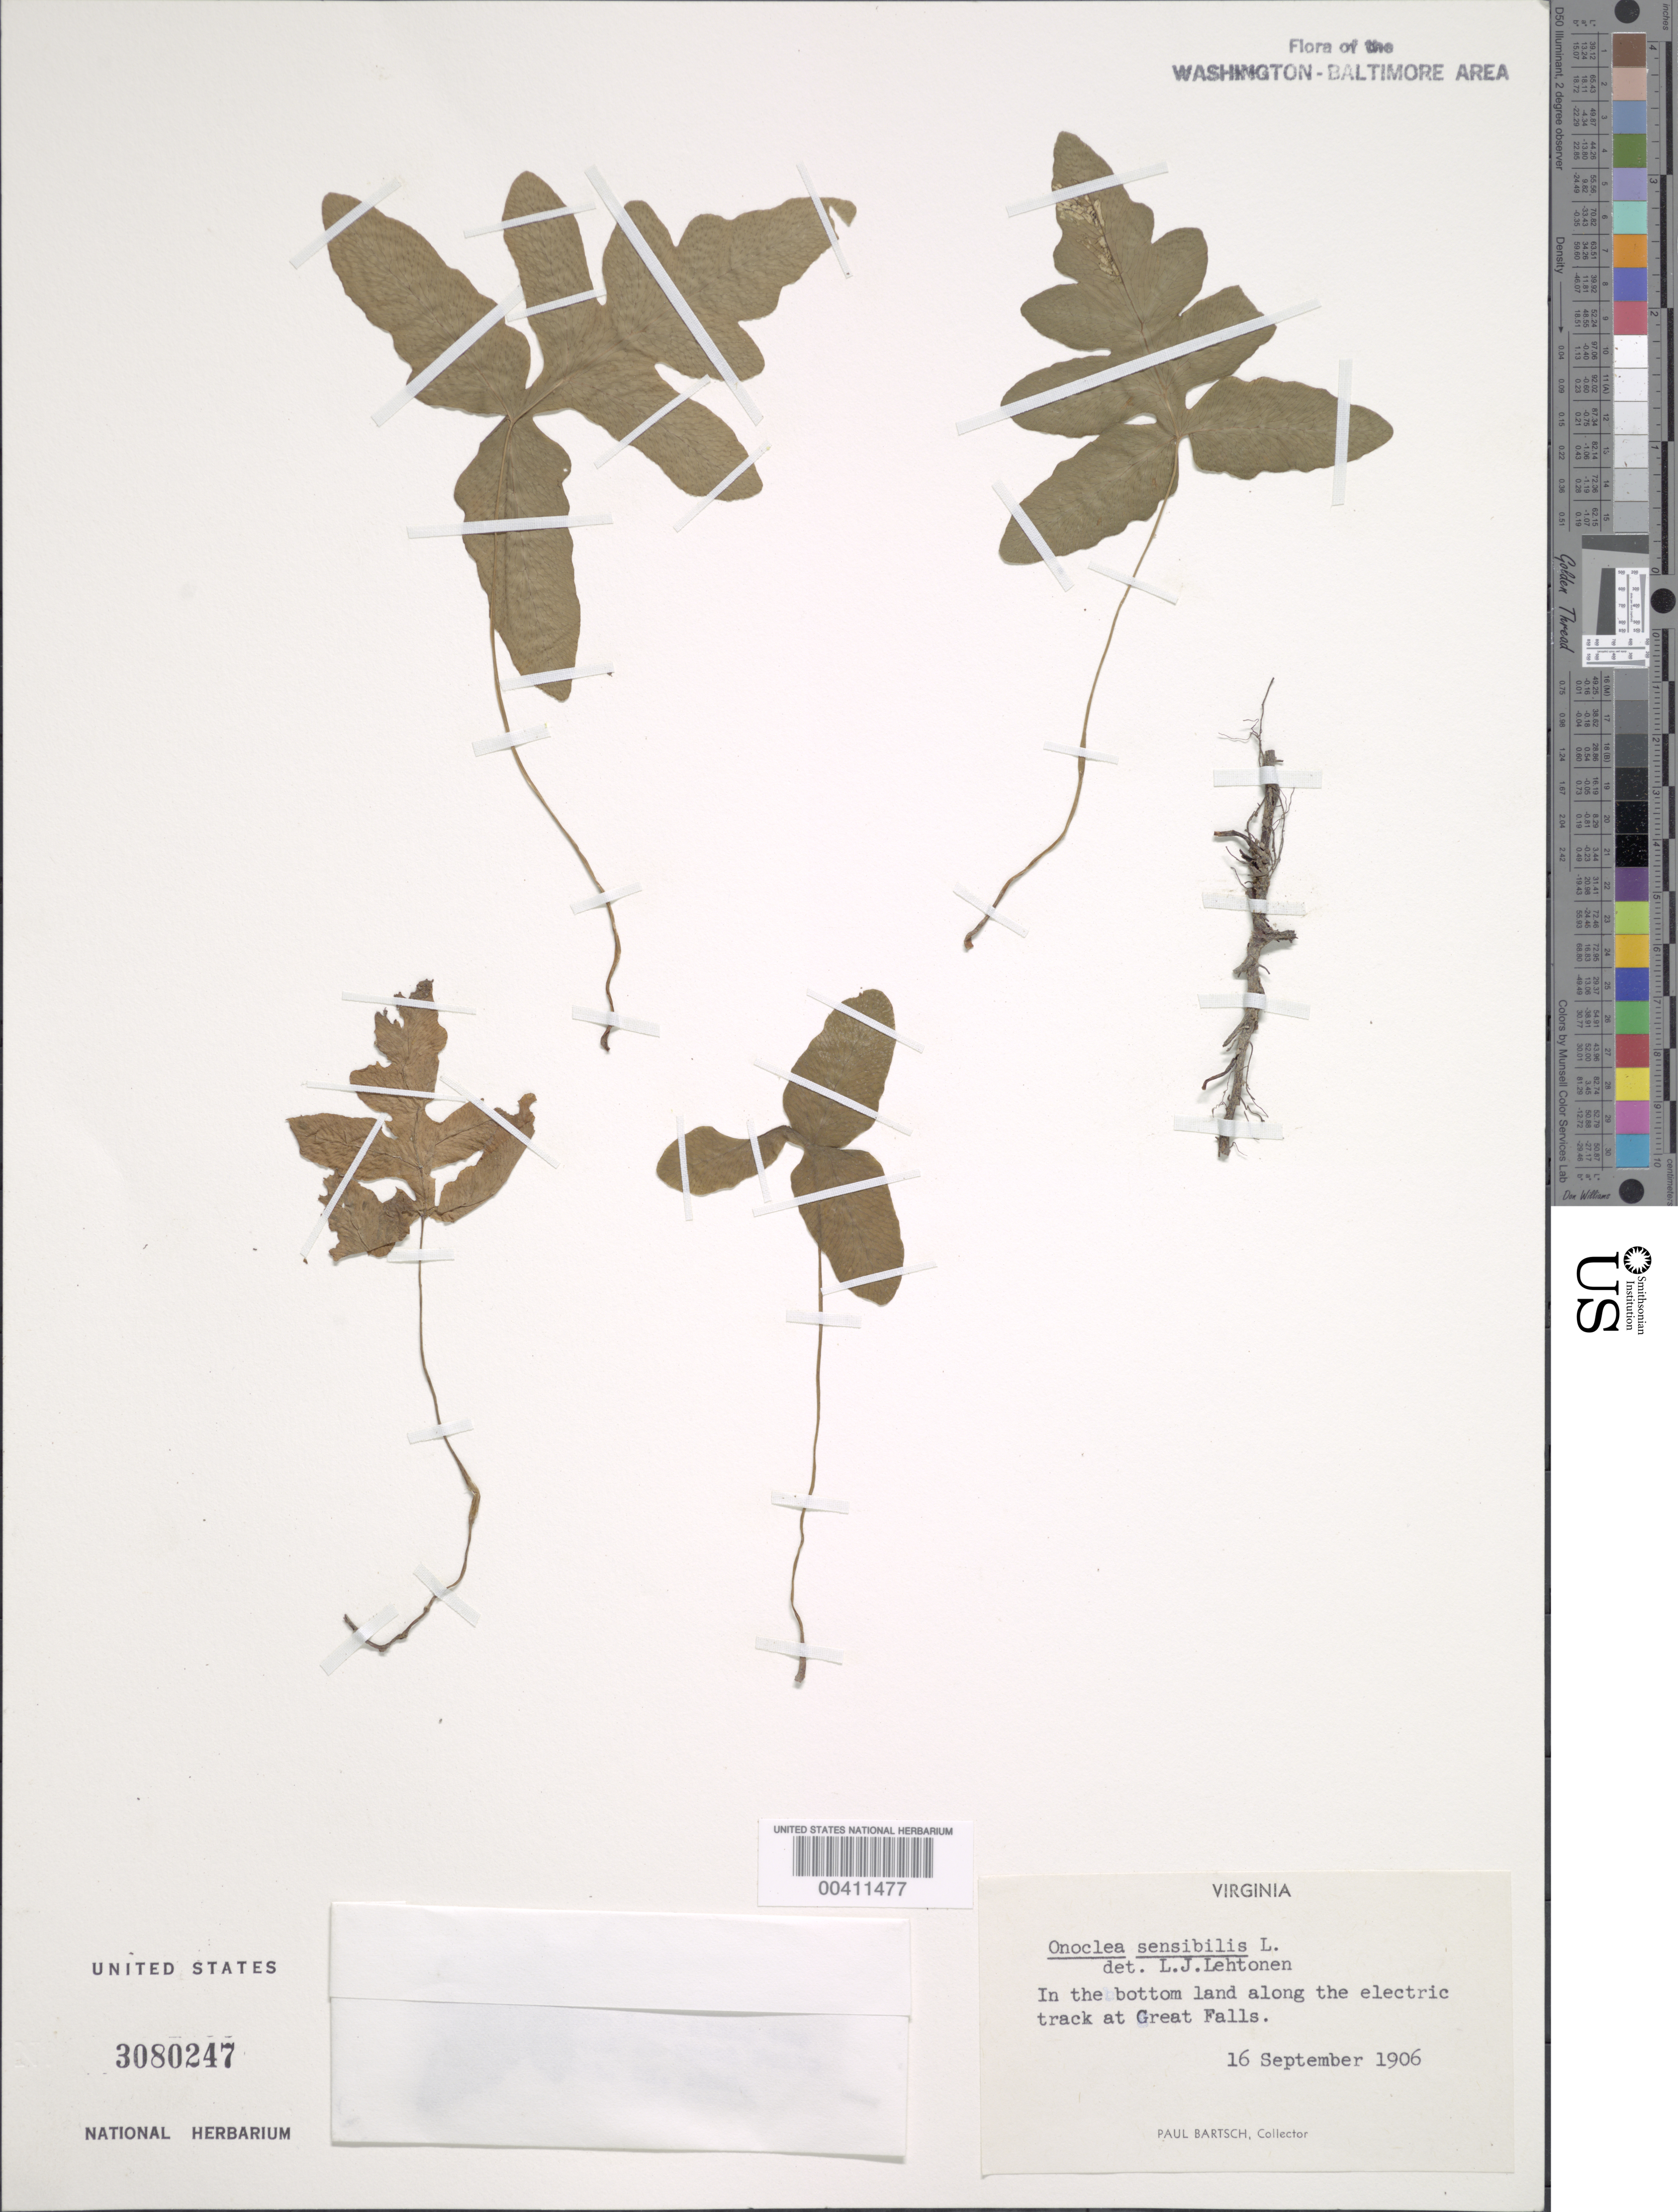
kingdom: Plantae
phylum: Tracheophyta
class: Polypodiopsida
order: Polypodiales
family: Onocleaceae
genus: Onoclea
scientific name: Onoclea sensibilis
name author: L.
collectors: P. Bartsch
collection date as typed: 16 Sep 1906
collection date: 1906-09-16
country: United States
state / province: Virginia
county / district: Fairfax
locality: Great Falls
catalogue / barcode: US 3080247